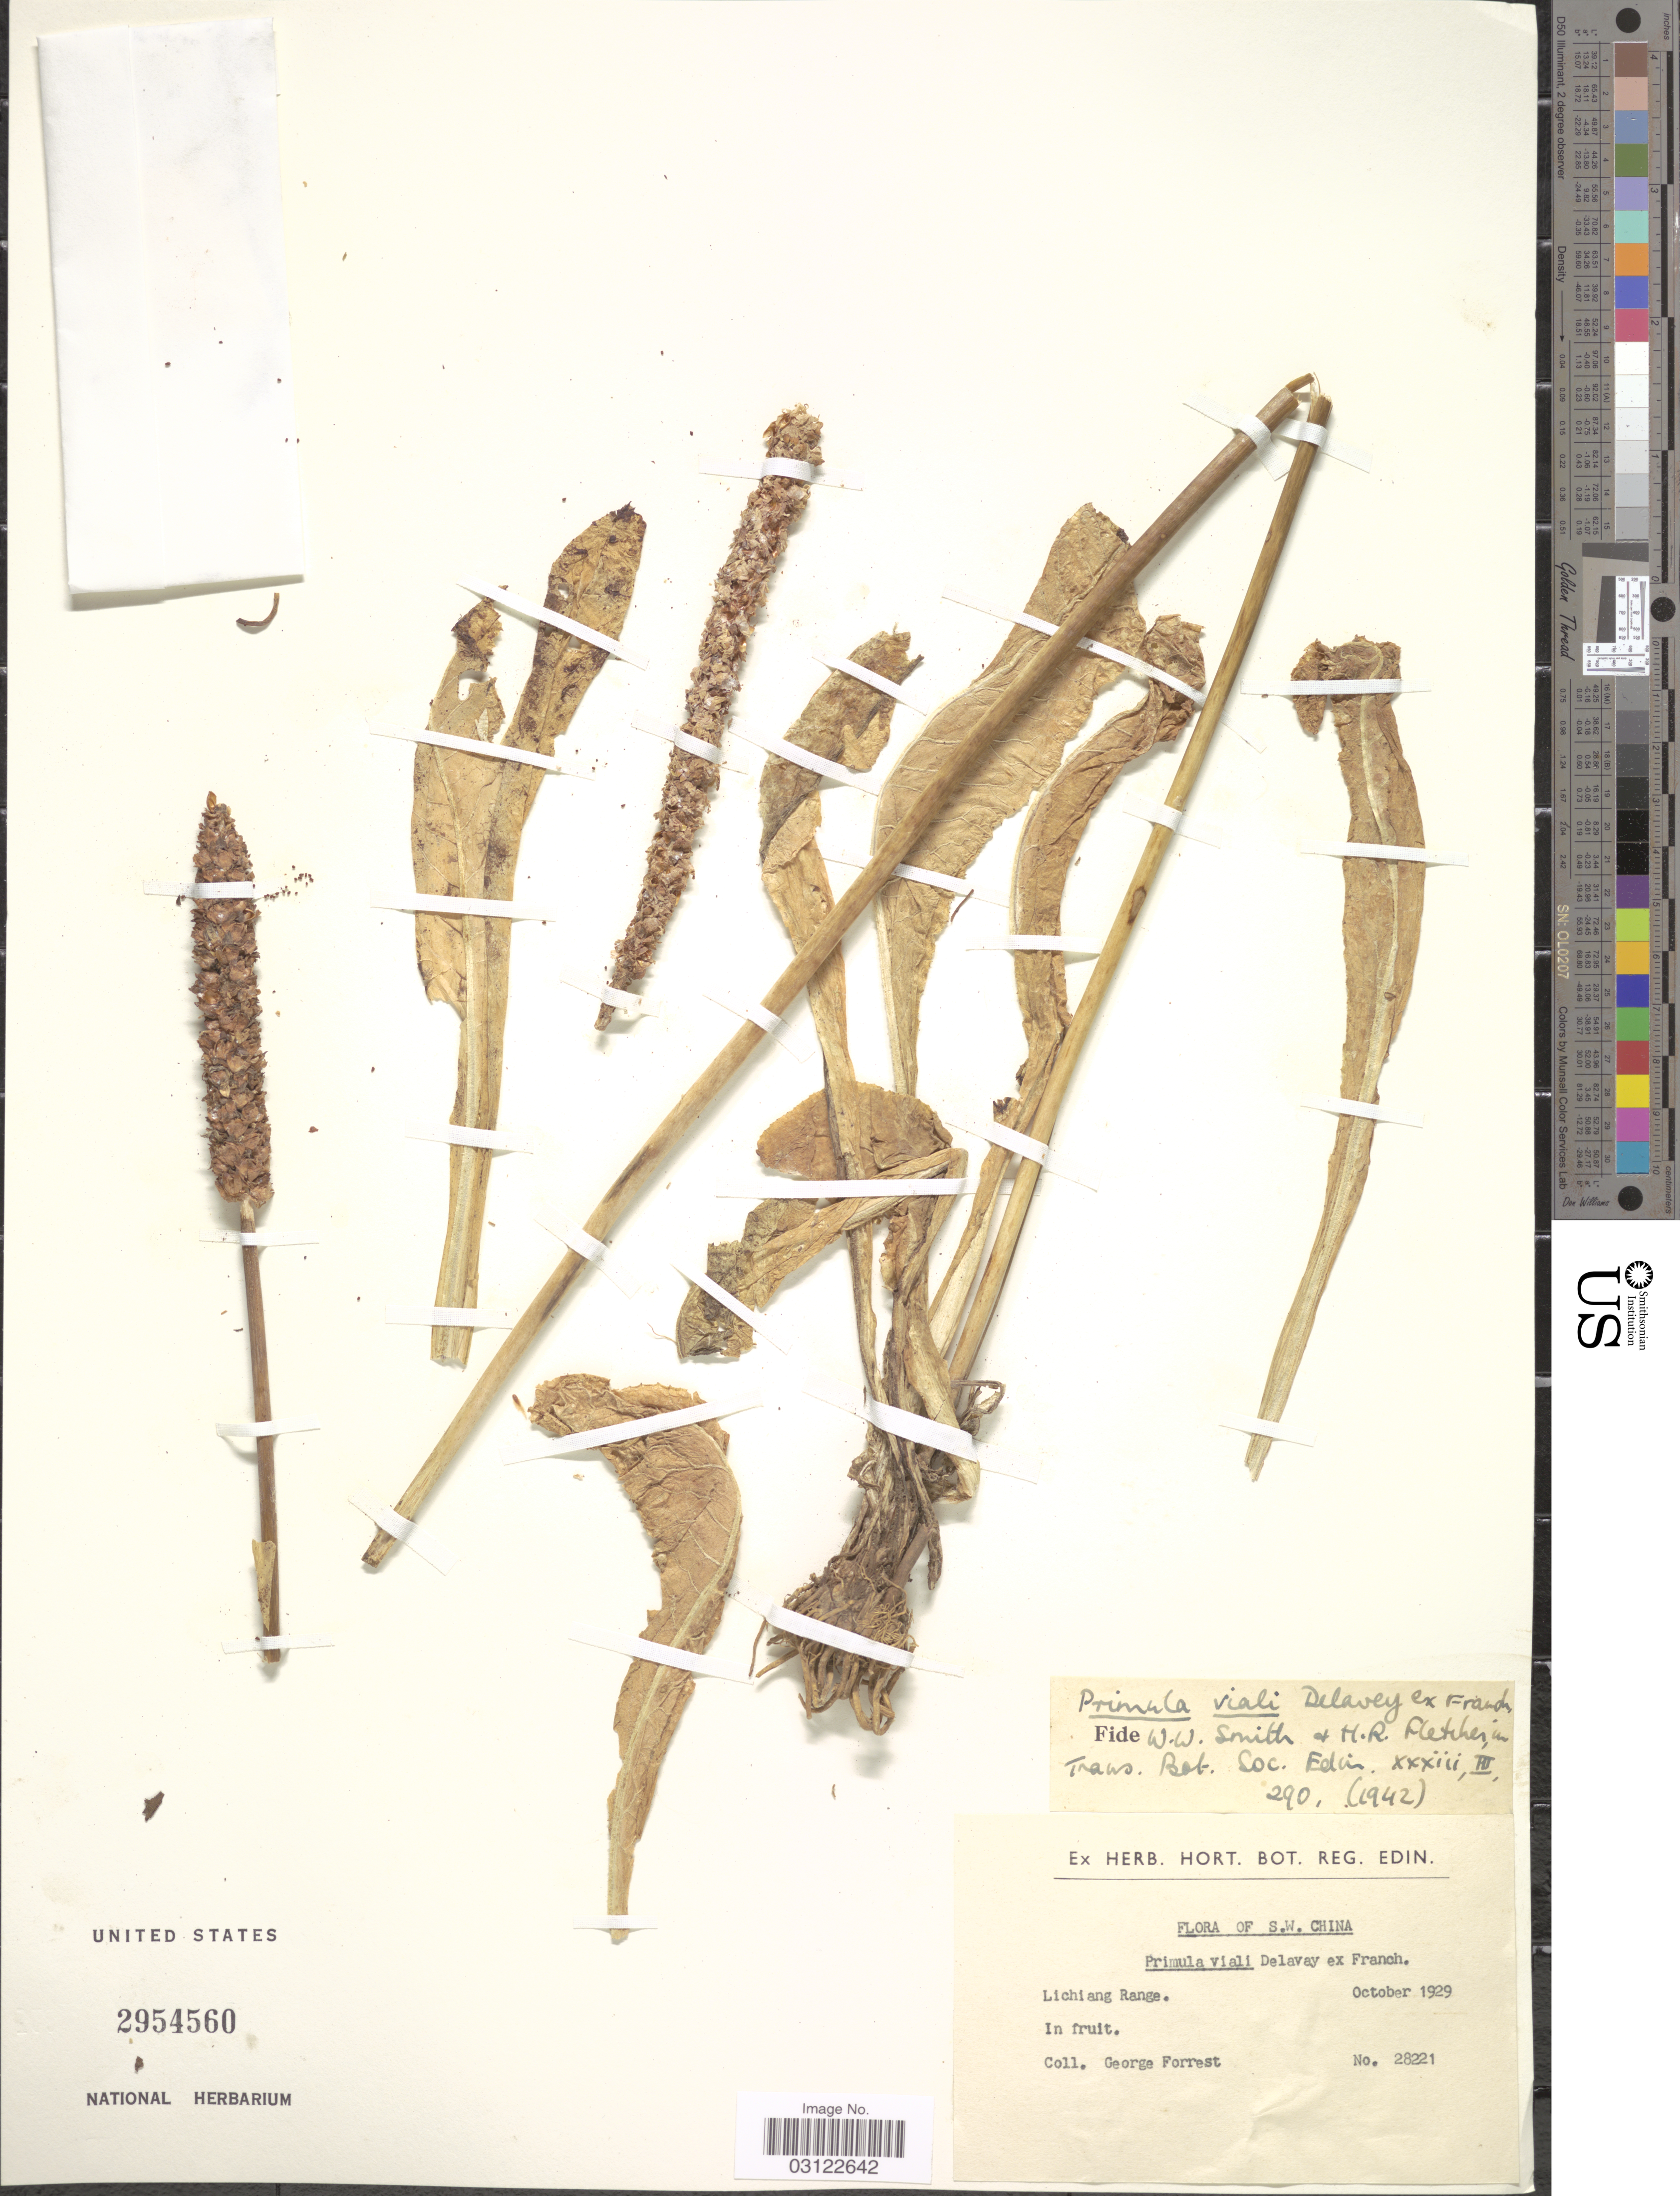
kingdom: Plantae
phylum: Tracheophyta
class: Magnoliopsida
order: Ericales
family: Primulaceae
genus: Primula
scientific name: Primula vialii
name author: Delavay ex Franch.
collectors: G. Forrest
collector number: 28221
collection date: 1929-10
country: China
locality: S.W. China. Lichiang Range.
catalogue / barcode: US 2954560